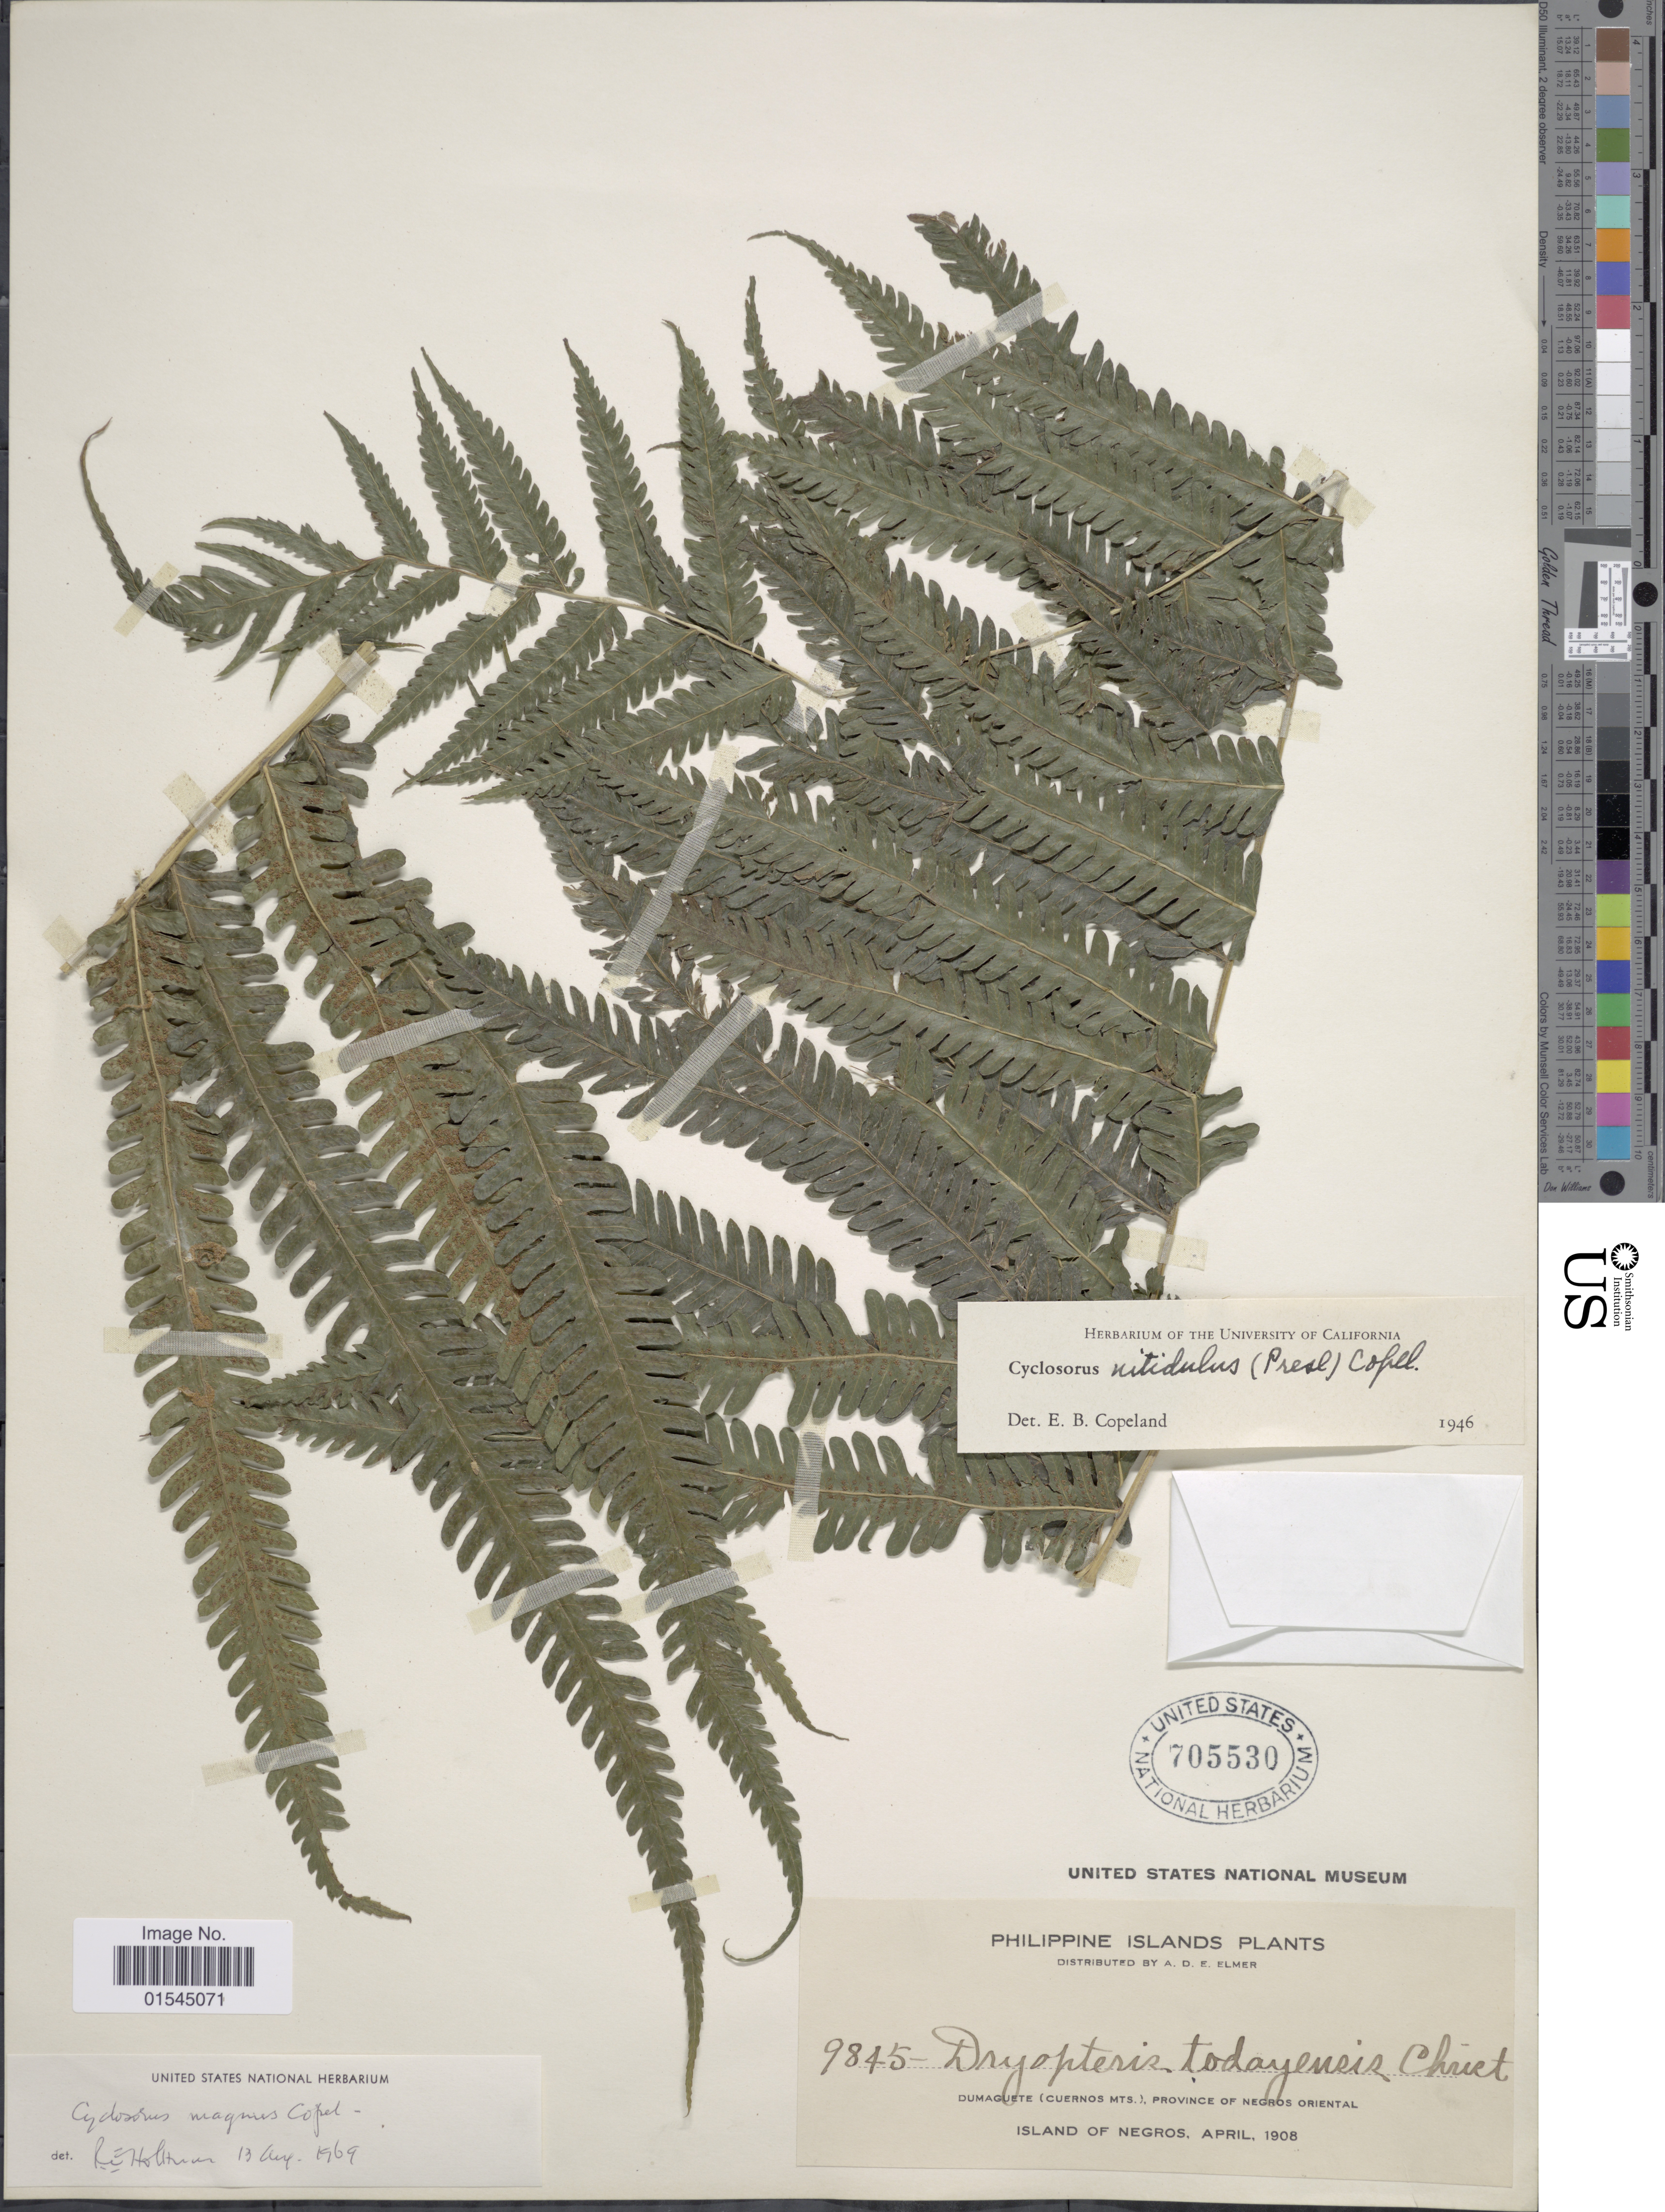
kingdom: Plantae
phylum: Tracheophyta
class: Polypodiopsida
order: Polypodiales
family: Thelypteridaceae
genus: Sphaerostephanos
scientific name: Sphaerostephanos magnus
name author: (Copel.) Holttum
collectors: A. D. E. Elmer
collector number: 9845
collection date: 1908-04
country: Philippines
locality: Dumaguete (Cuernos Mts.), Provincde of Negros Oriental. Island of Negros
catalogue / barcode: US 705530